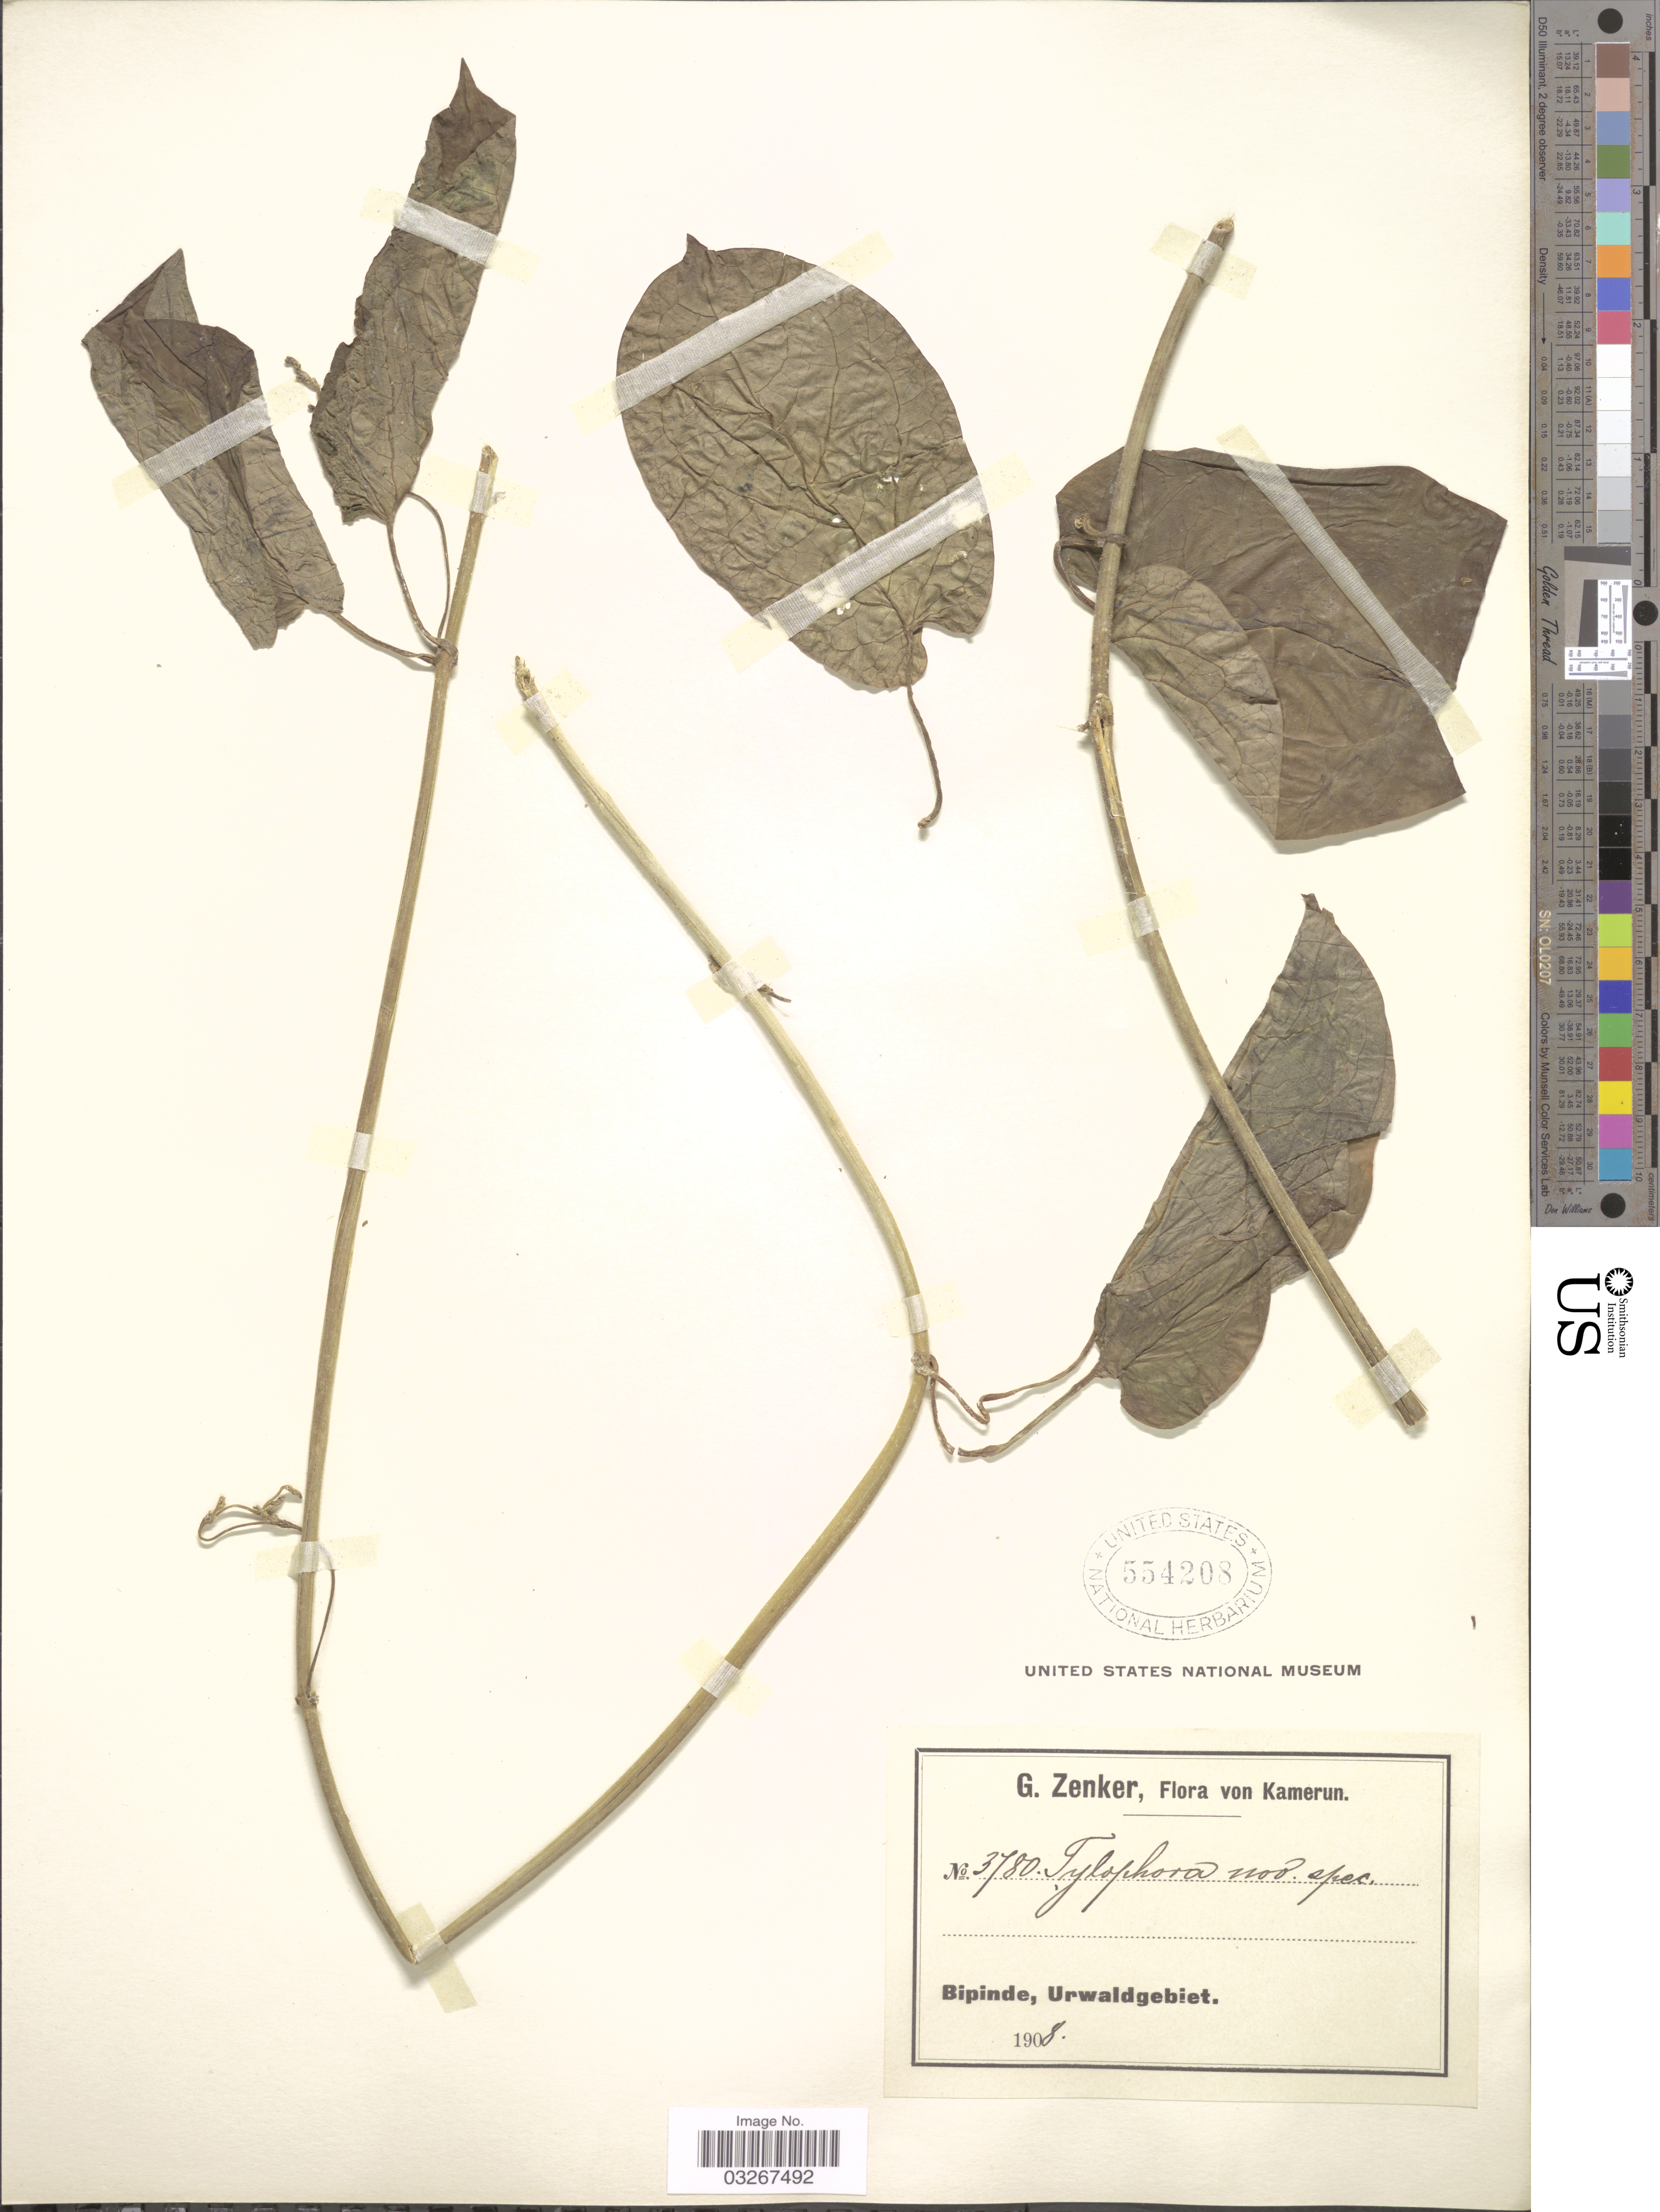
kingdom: Plantae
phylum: Tracheophyta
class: Magnoliopsida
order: Gentianales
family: Apocynaceae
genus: Tylophora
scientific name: Tylophora sp.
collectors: G. A. Zenker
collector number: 3780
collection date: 1908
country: Cameroon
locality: Kamerun. Bipinde, Urwaldgebiet.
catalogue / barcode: US 554208